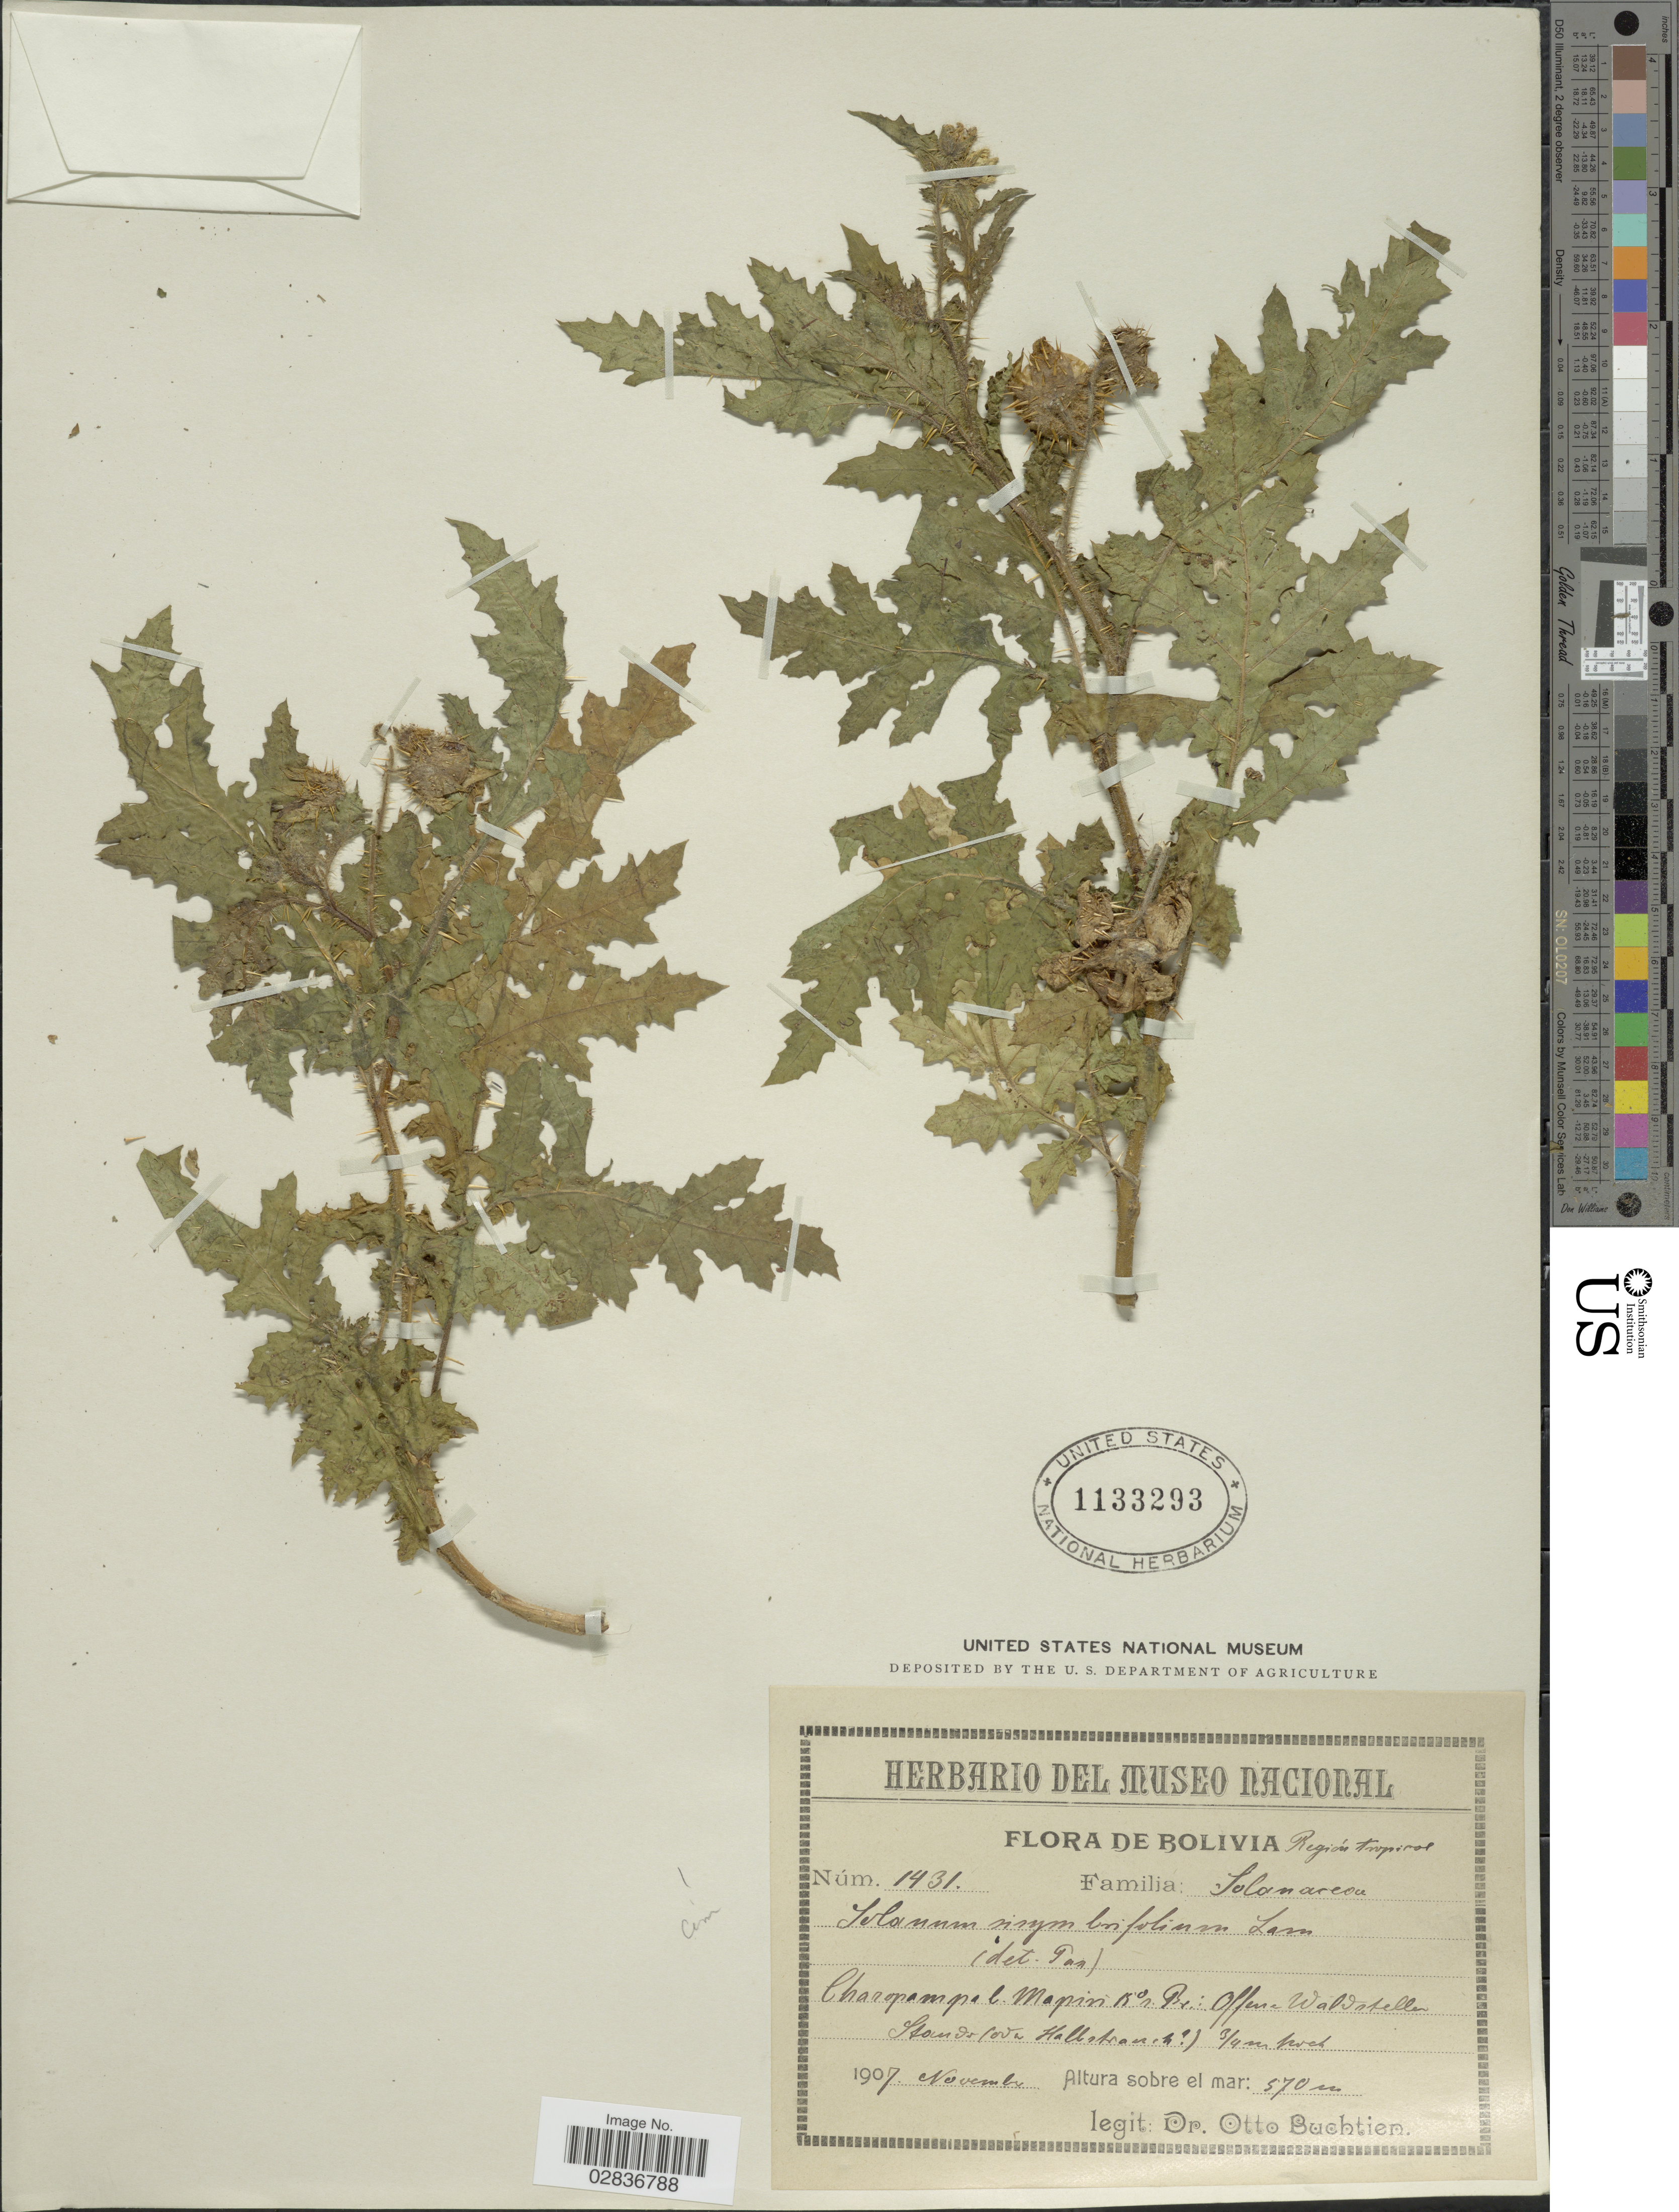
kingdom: Plantae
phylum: Tracheophyta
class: Magnoliopsida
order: Solanales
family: Solanaceae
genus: Solanum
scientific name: Solanum sisymbriifolium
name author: Lam.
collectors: O. Buchtien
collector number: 1431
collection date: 1907-11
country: Bolivia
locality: Región tropical. Charopampal Mapiri 15° r. Br.: Offerse Waldstellen.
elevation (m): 570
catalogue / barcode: US 1133293